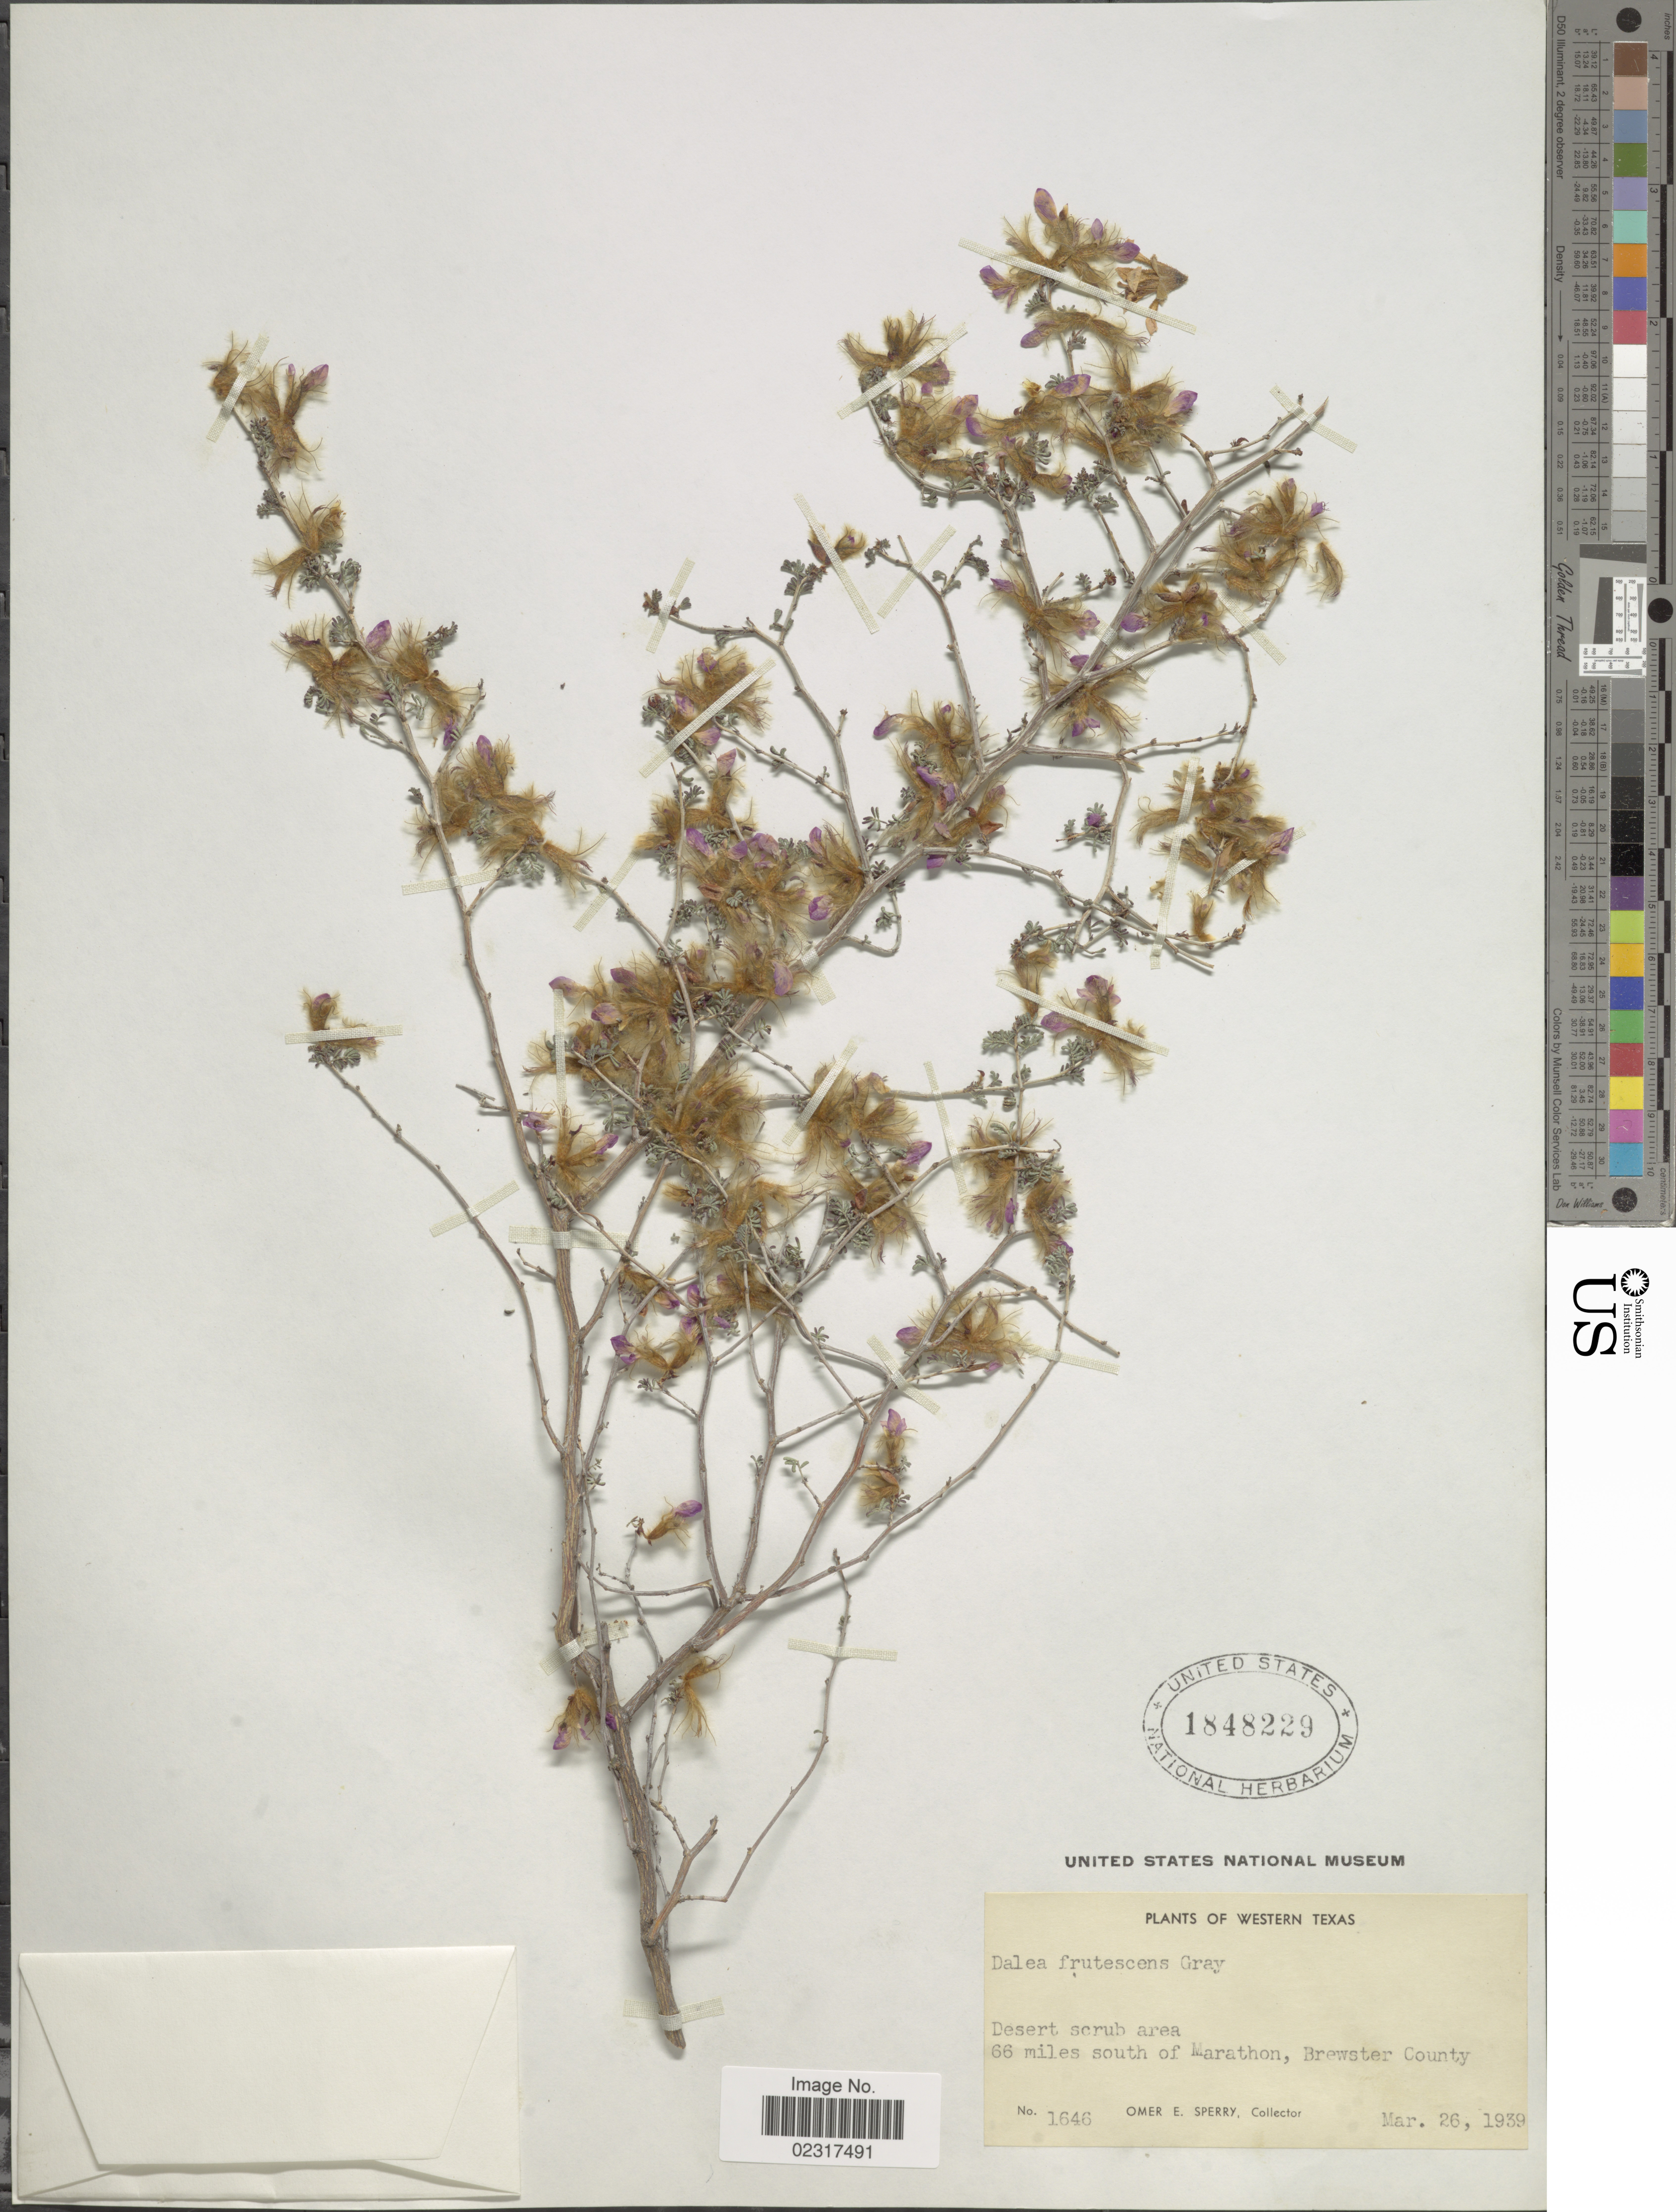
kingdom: Plantae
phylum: Tracheophyta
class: Magnoliopsida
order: Fabales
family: Fabaceae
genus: Dalea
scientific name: Dalea frutescens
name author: A. Gray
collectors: O. E. Sperry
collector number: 1646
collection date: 1939-03-26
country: United States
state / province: Texas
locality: Western Texas, Desert scrub area, 66 miles south of Marathon, Brewster County.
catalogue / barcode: US 1848229